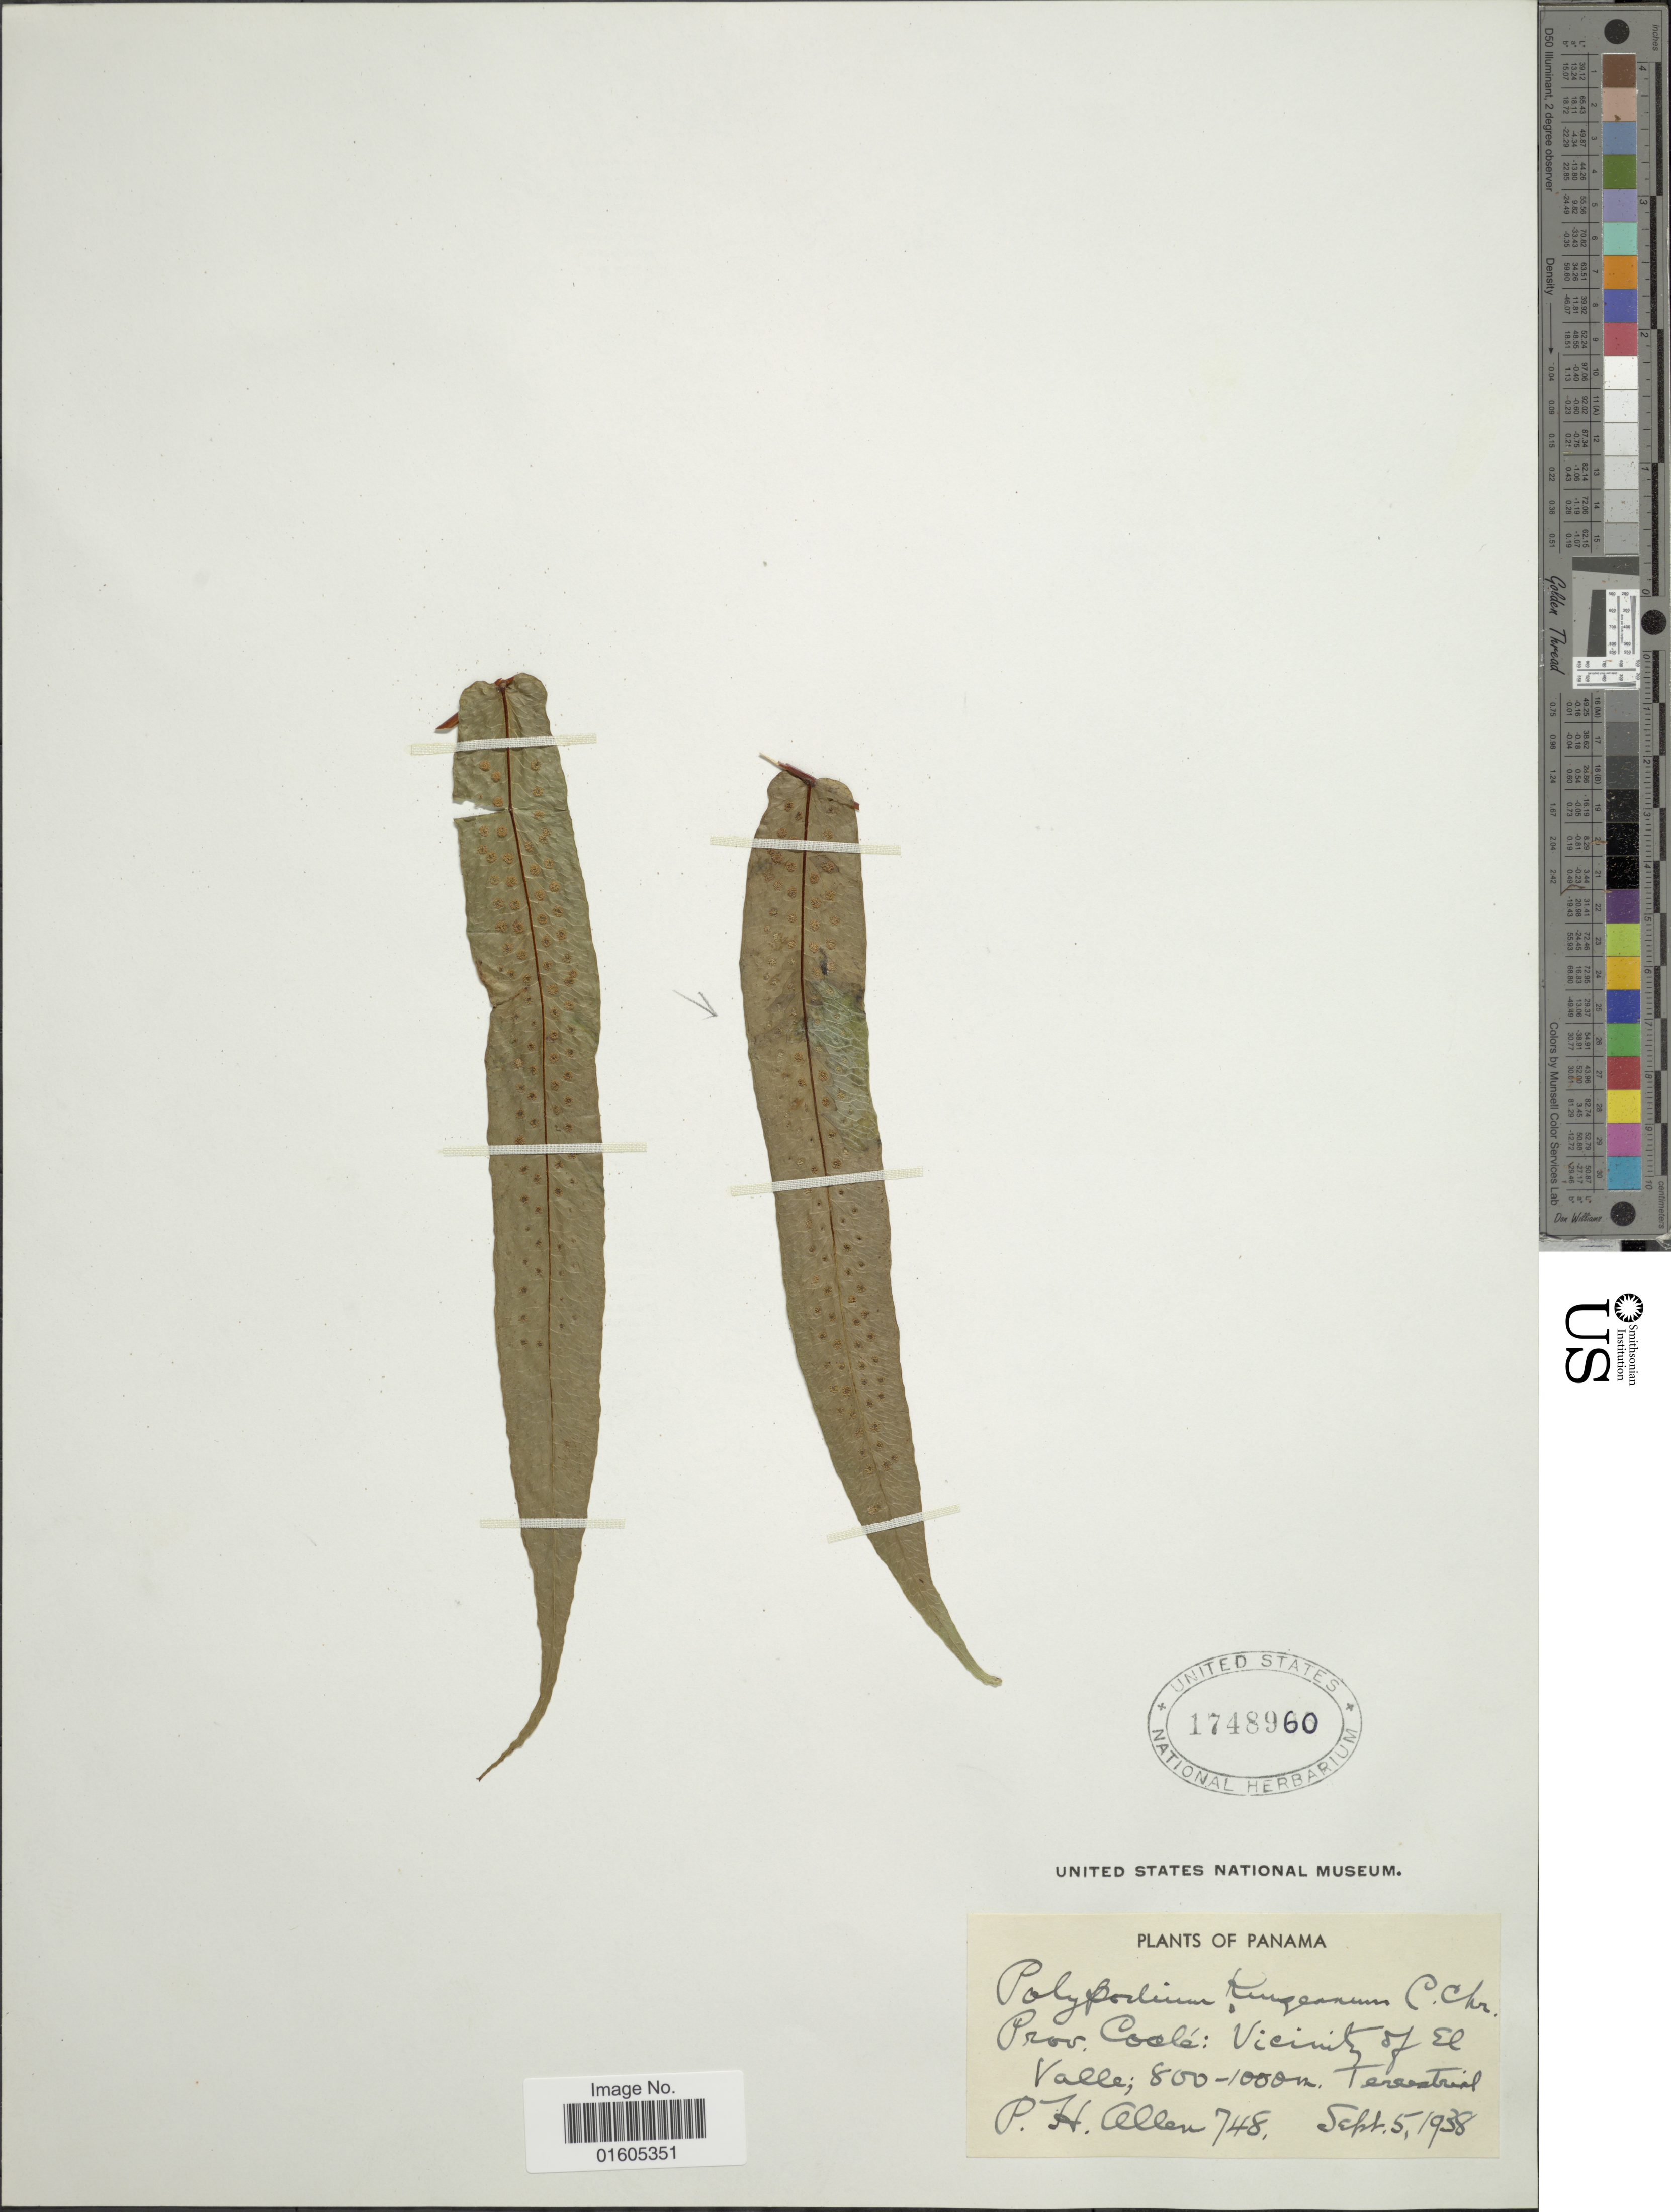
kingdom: Plantae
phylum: Tracheophyta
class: Polypodiopsida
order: Polypodiales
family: Polypodiaceae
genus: Serpocaulon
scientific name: Serpocaulon sessilifolium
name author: (Desv.) A.R. Sm.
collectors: P. H. Allen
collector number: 748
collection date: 1938-09-05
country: Panama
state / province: Coclé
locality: Vicinity of El Valle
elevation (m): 800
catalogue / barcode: US 1748960